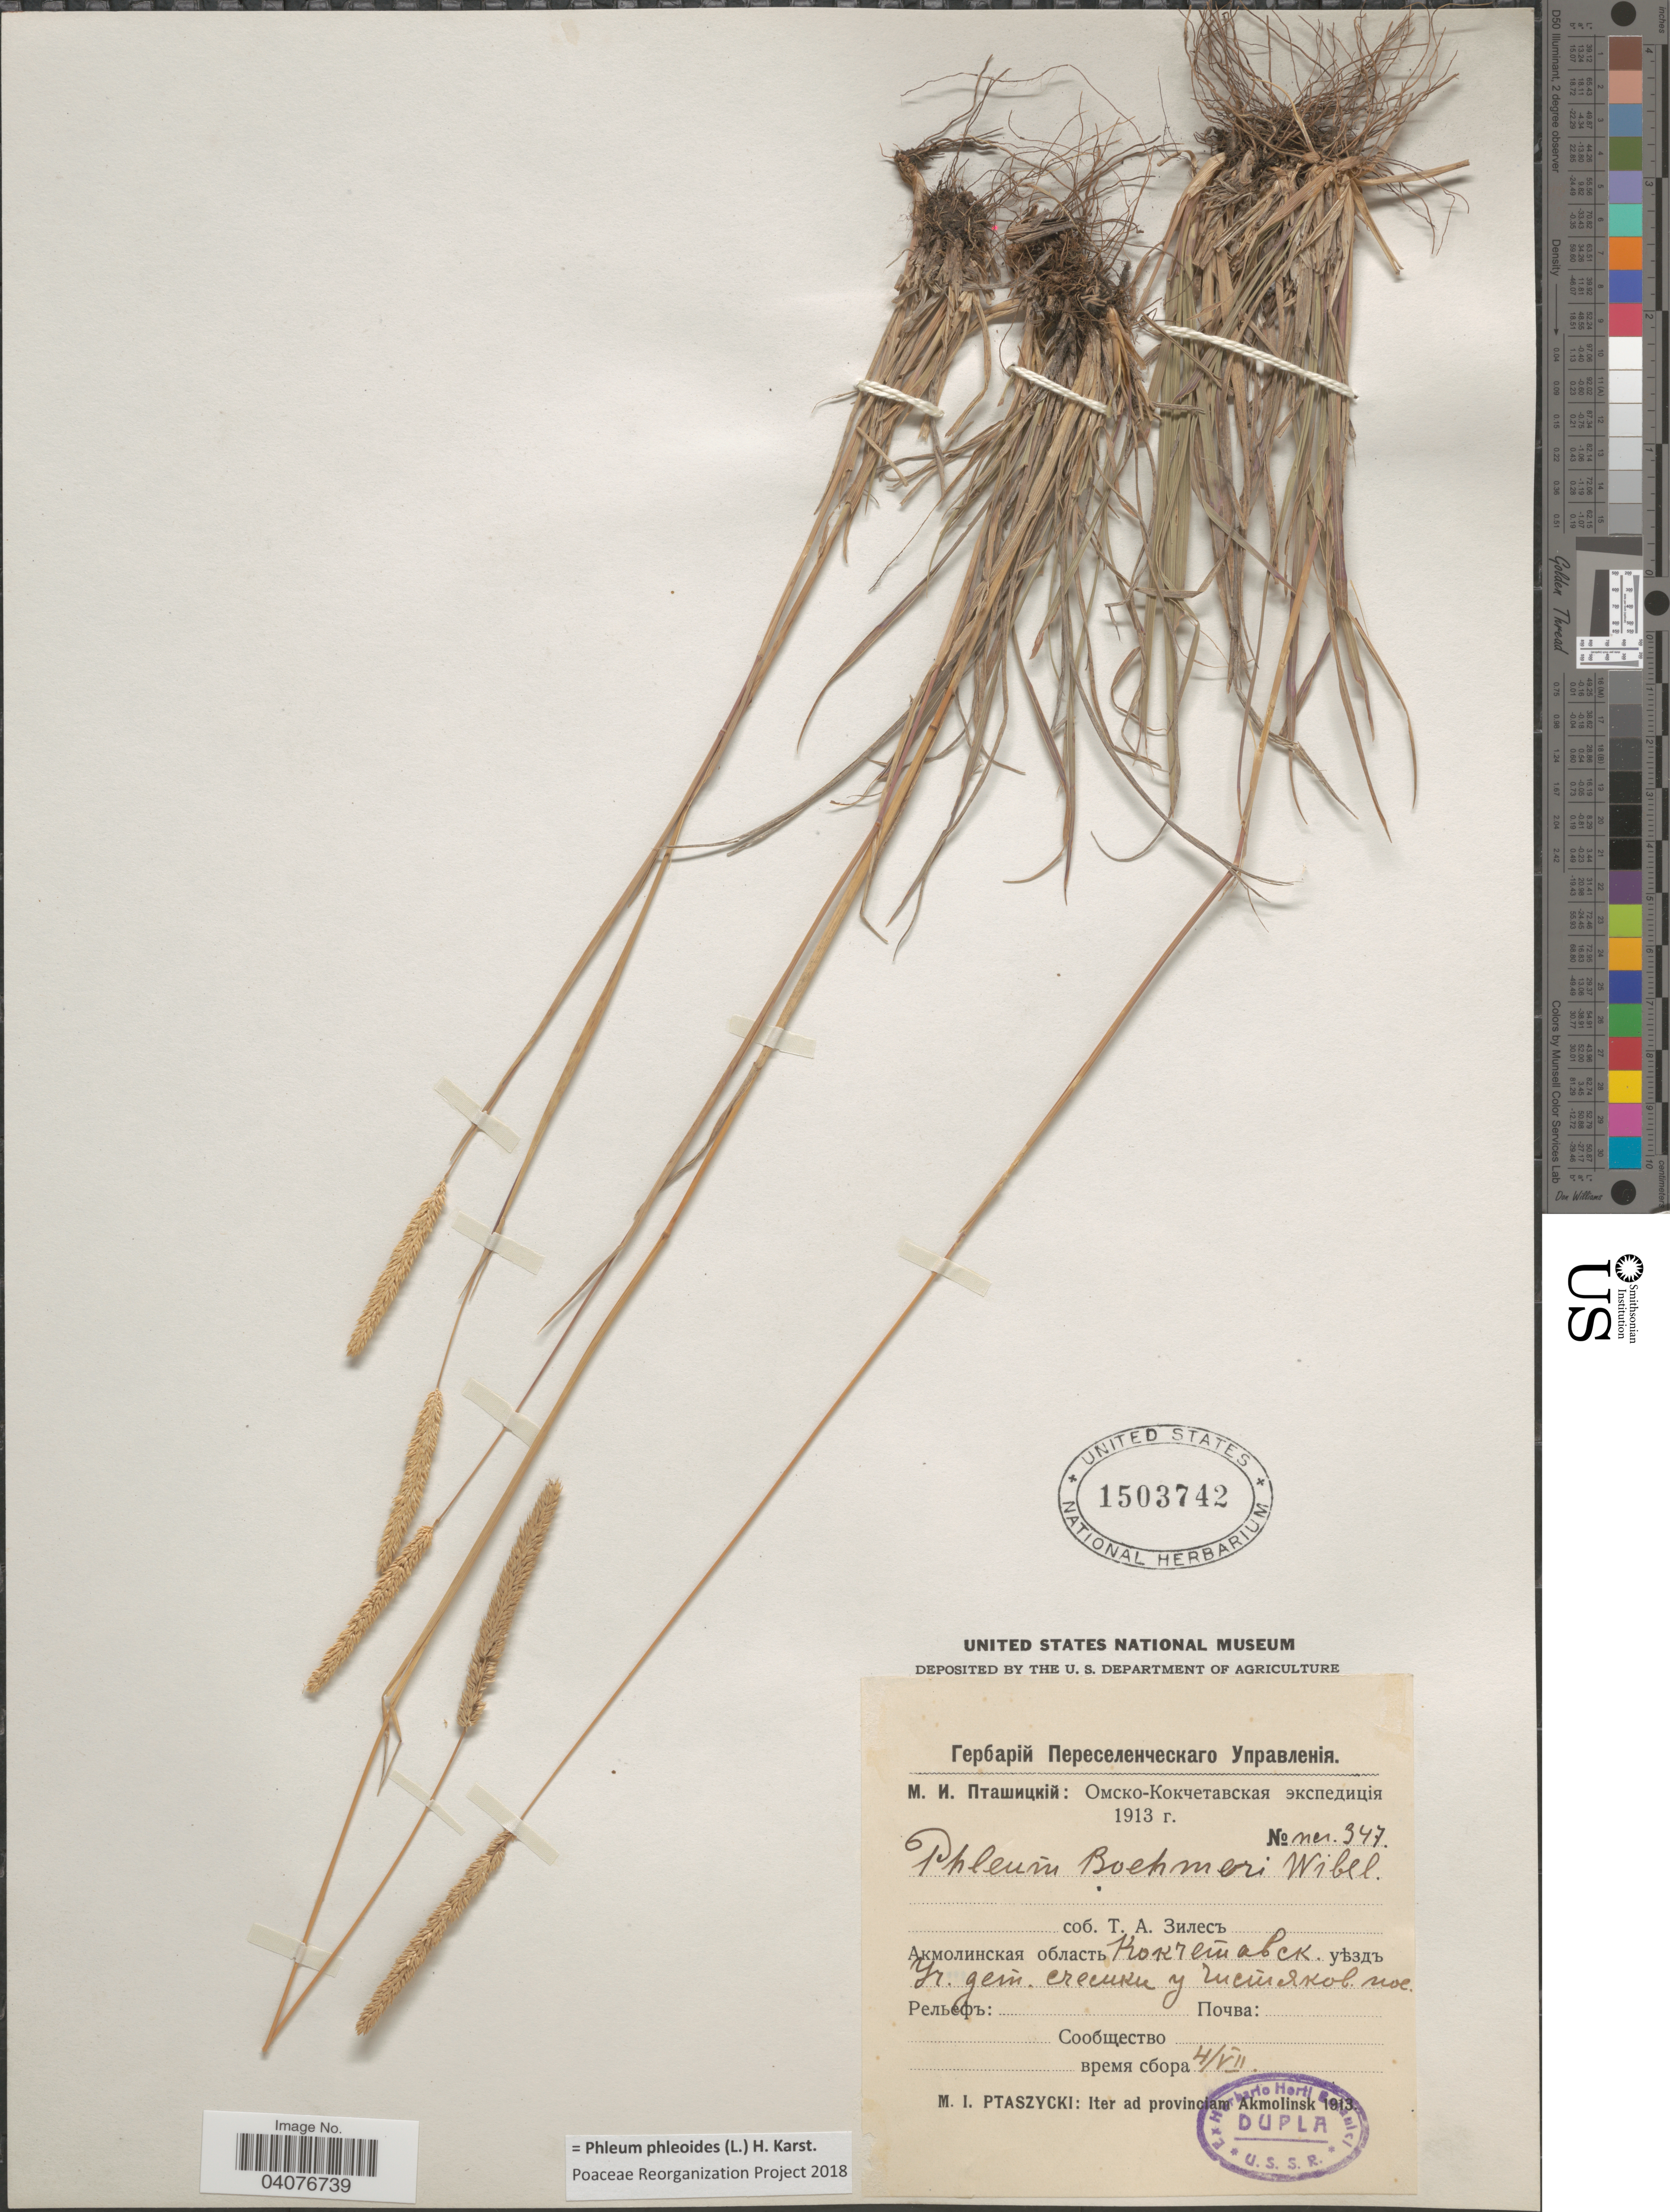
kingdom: Plantae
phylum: Tracheophyta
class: Liliopsida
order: Poales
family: Poaceae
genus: Phleum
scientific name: Phleum phleoides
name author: (L.) H. Karst.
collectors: M. Ptaszycki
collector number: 347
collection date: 1913-07-04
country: Kazakhstan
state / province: Aqmola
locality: Iter ad provinciam Akmolinsk. Village Chistyakov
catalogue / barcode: US 1503742